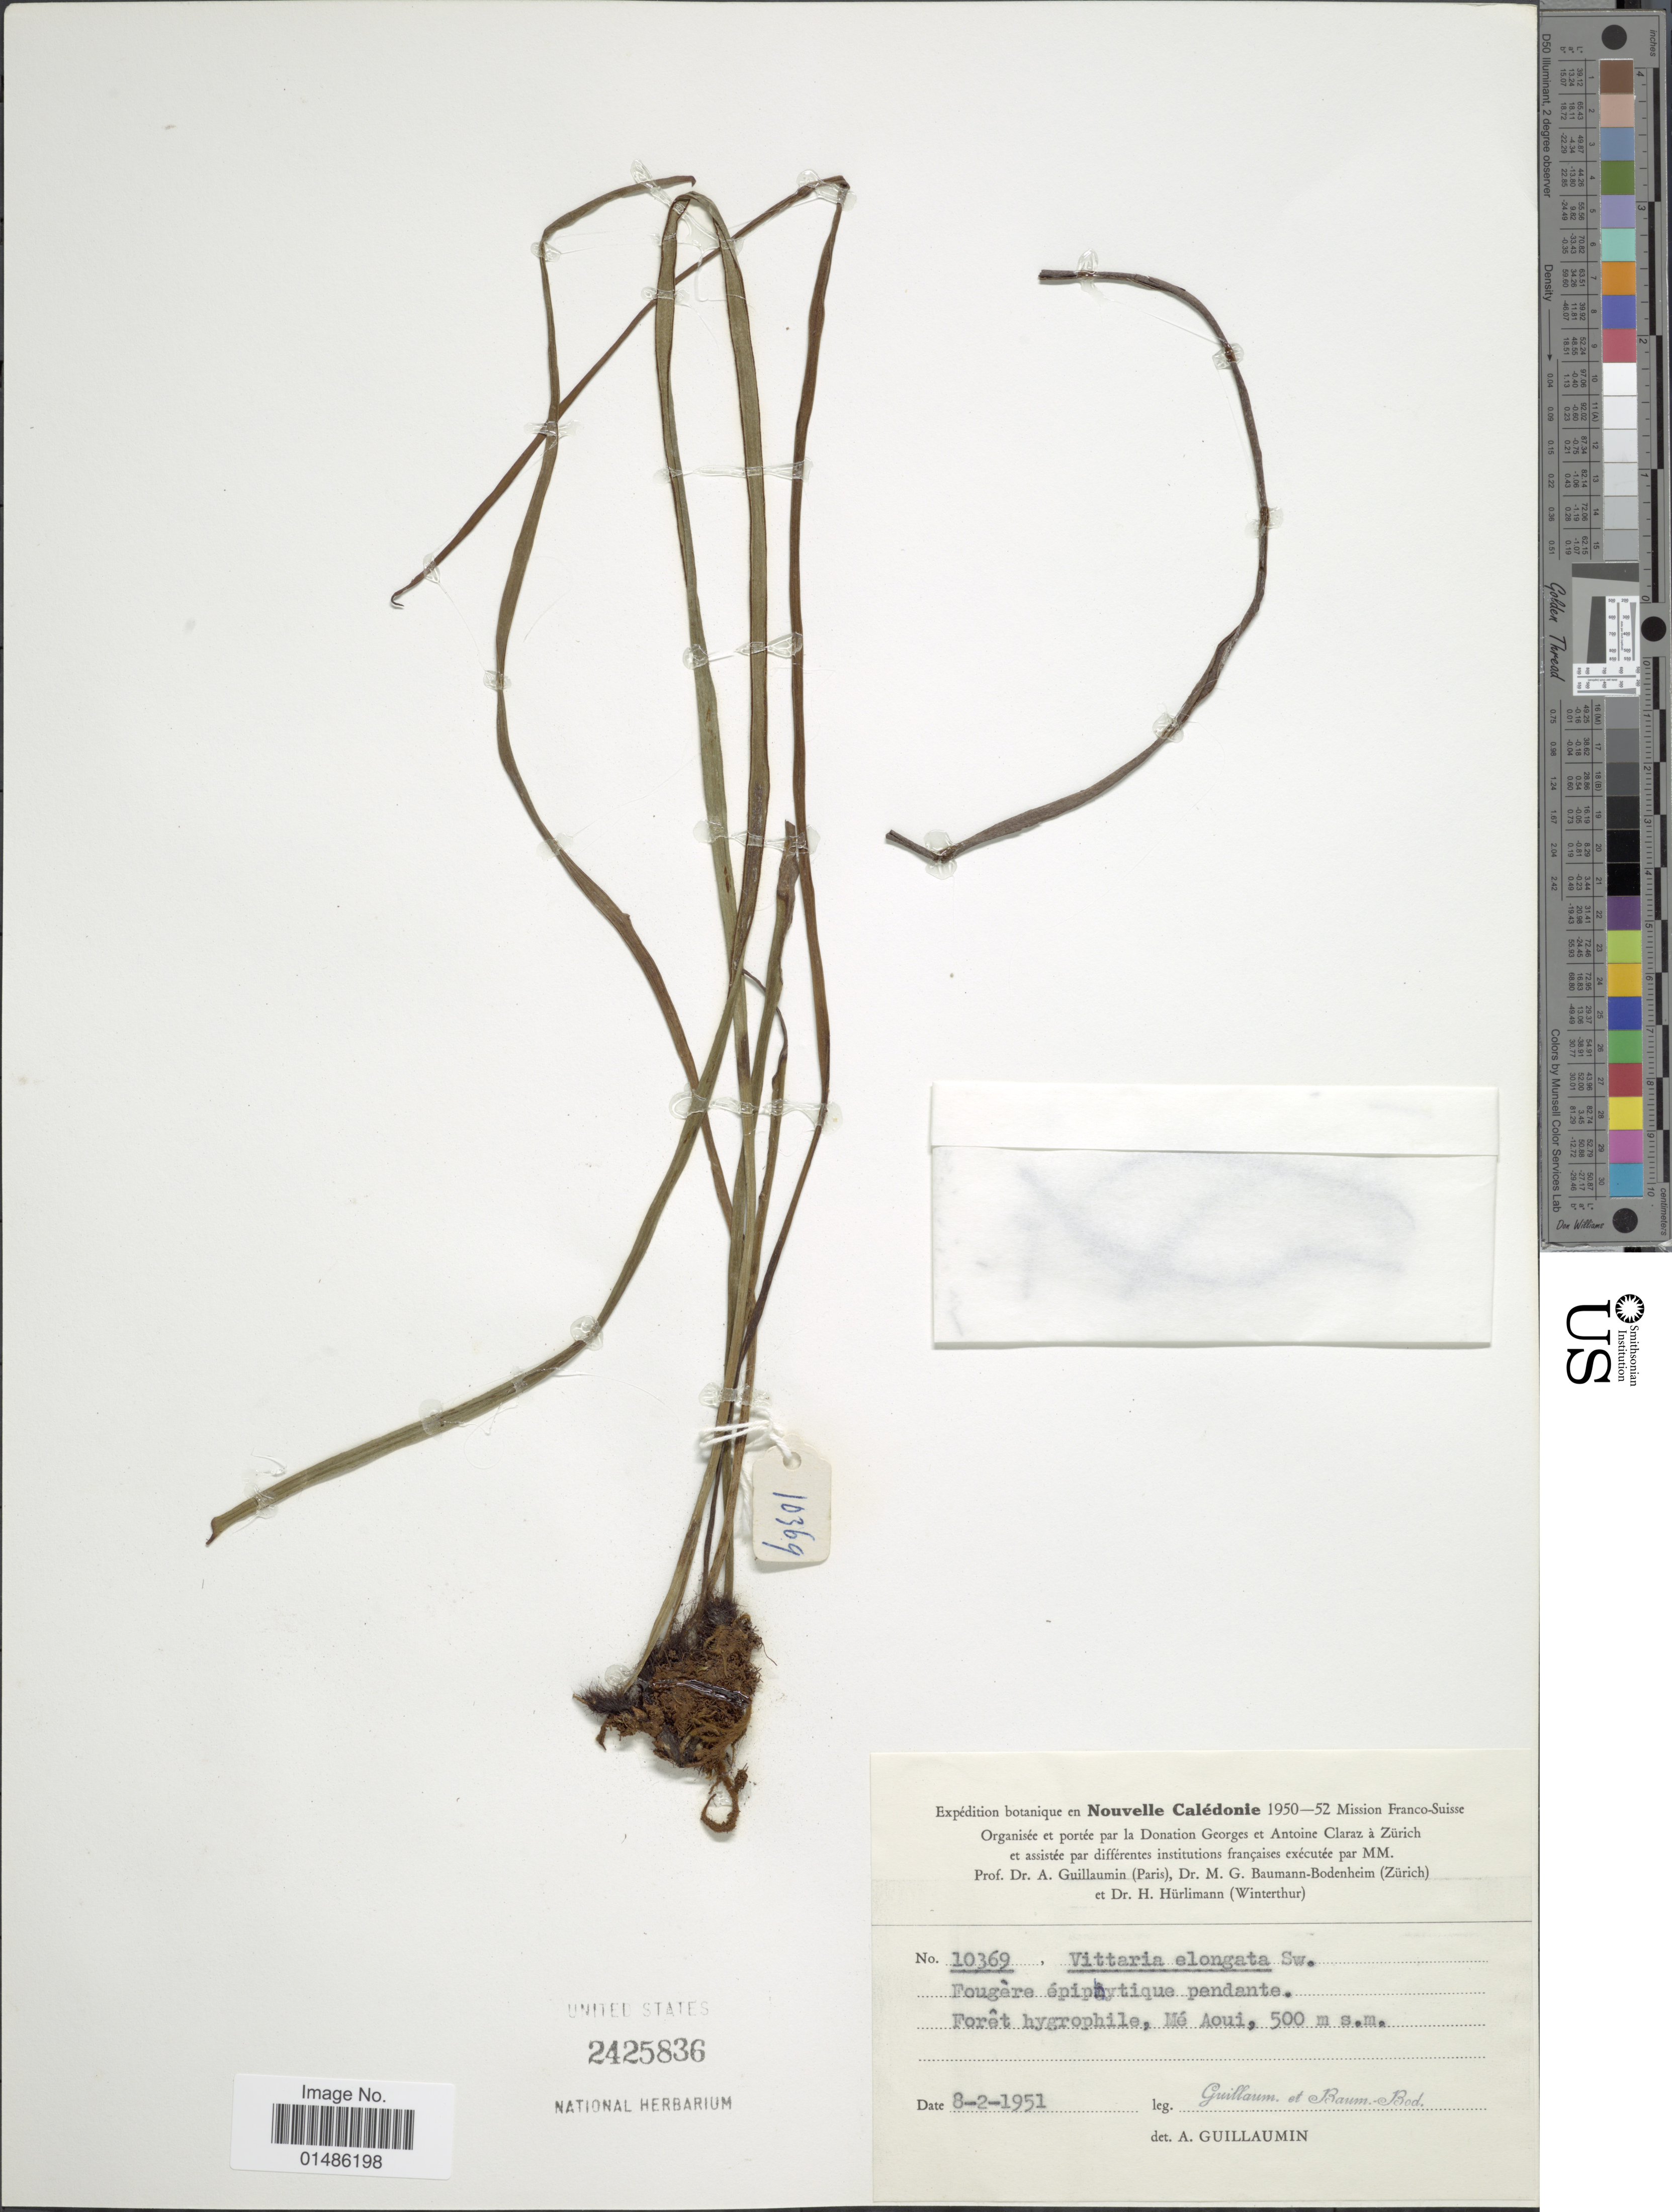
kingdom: Plantae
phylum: Tracheophyta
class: Polypodiopsida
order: Polypodiales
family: Pteridaceae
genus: Haplopteris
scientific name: Haplopteris elongata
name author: (Sw.) Crane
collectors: A. Guillaumin & M. G. Baumann-Bodenheim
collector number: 10369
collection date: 1951-02-08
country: New Caledonia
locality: Fougère épiphytique pendante. Forêt hygrophile, Mé Aoui.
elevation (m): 500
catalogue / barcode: US 2425836